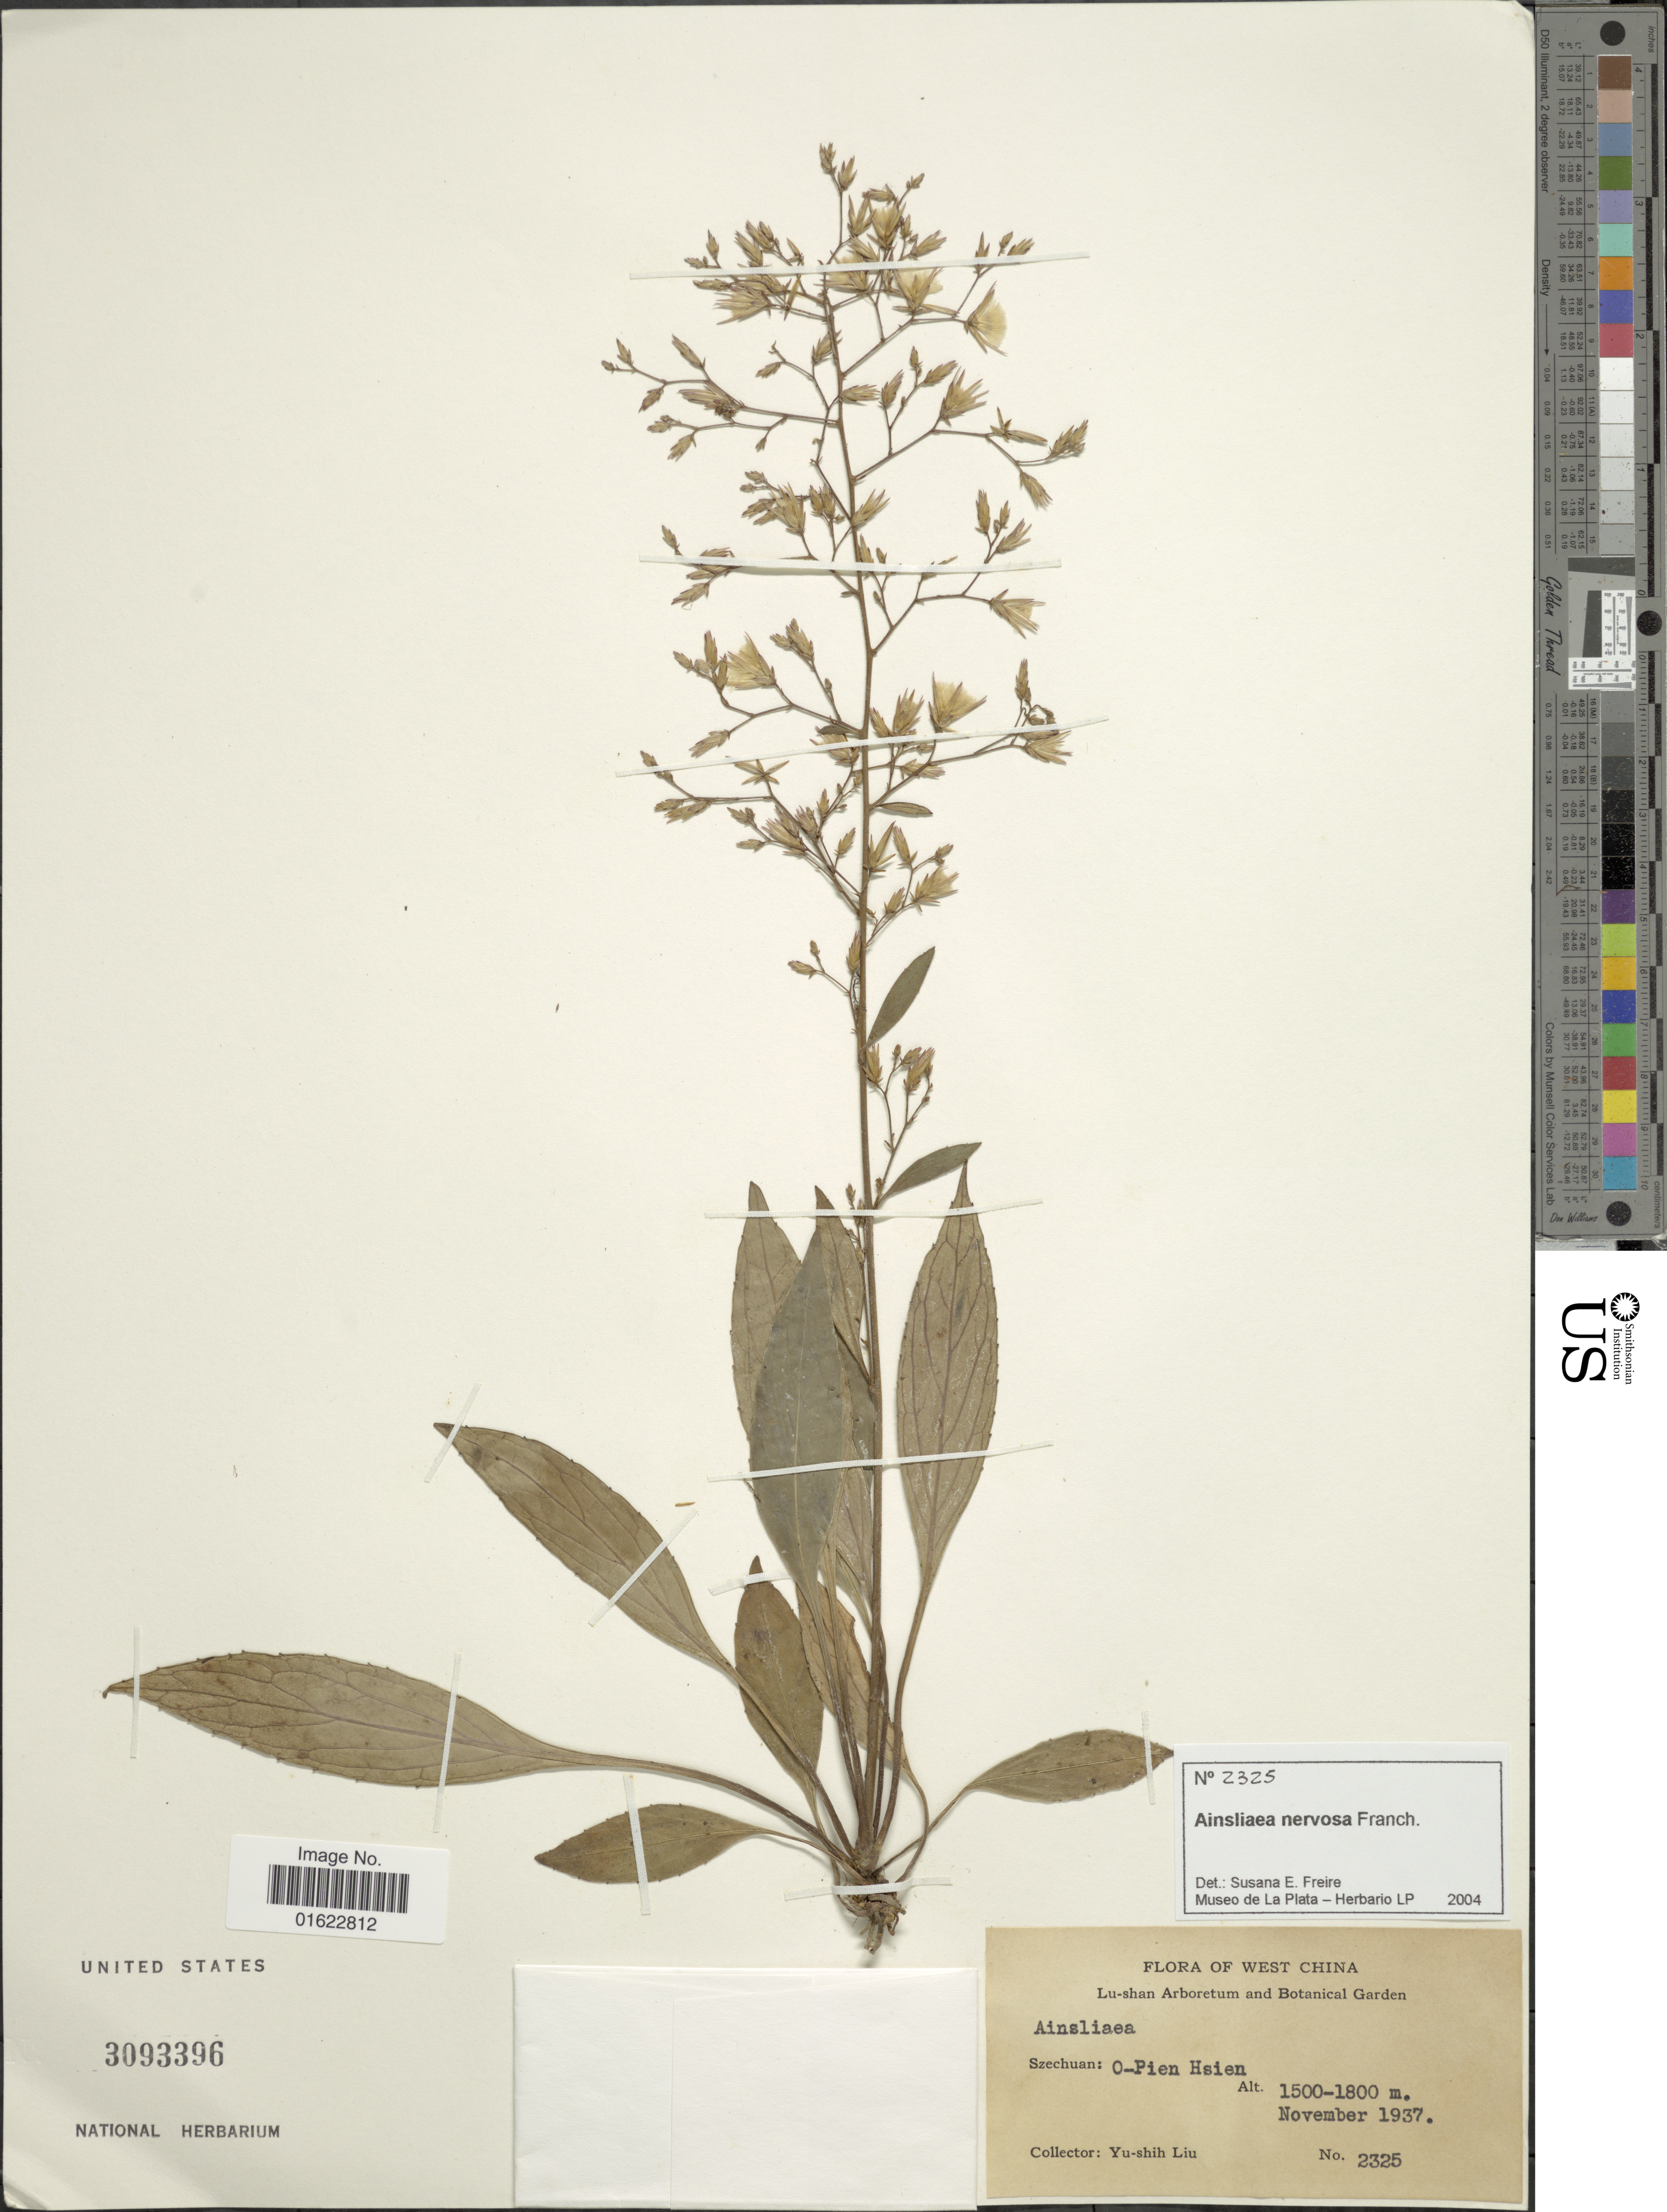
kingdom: Plantae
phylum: Tracheophyta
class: Magnoliopsida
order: Asterales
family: Asteraceae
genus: Ainsliaea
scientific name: Ainsliaea nervosa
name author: Franch.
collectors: Y.-S. Liu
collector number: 2325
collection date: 1937-11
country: China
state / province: Sichuan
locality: West China. Szechuan: O-Pien Hsien.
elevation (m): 1500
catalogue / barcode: US 3093396